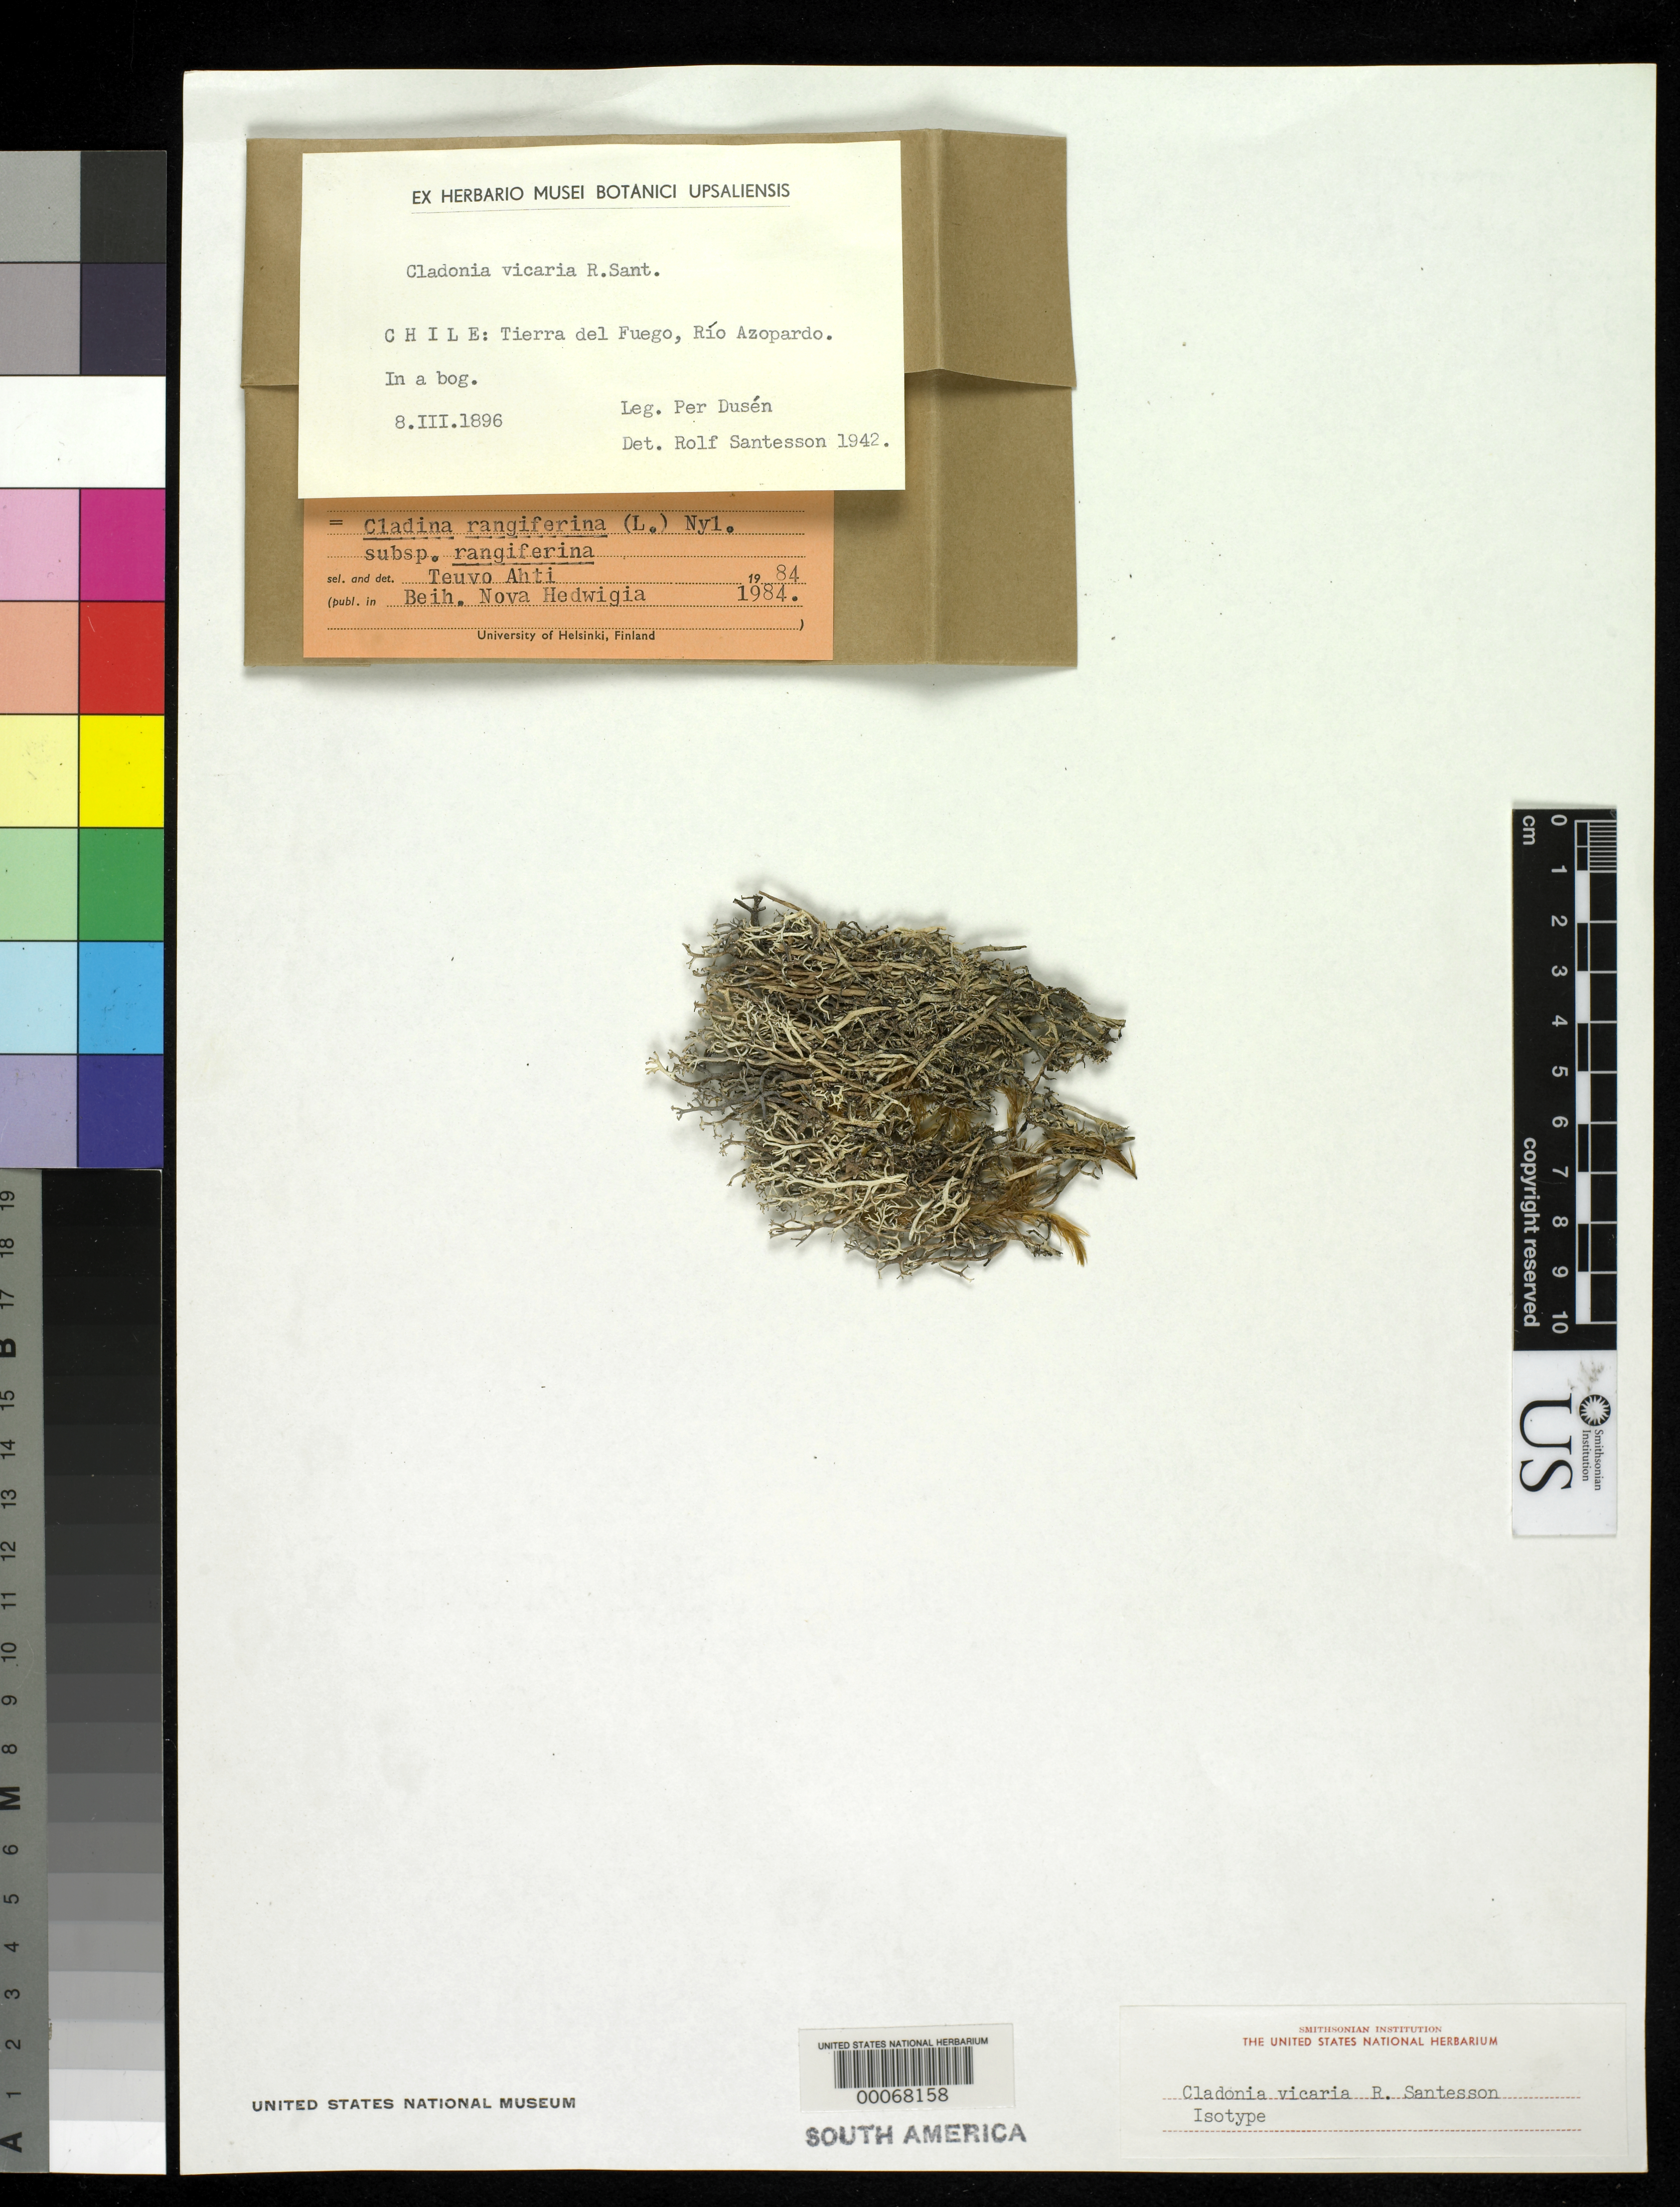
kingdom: Fungi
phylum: Ascomycota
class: Lecanoromycetes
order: Lecanorales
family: Cladoniaceae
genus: Cladonia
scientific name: Cladonia vicaria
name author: R. Sant.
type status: Isotype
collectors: P. Dusén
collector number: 159 a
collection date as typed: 08 Mar 1896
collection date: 1896-03-08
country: Chile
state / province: Magallanes y de la Antártica Chilena (XII)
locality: Rio Azopardo.